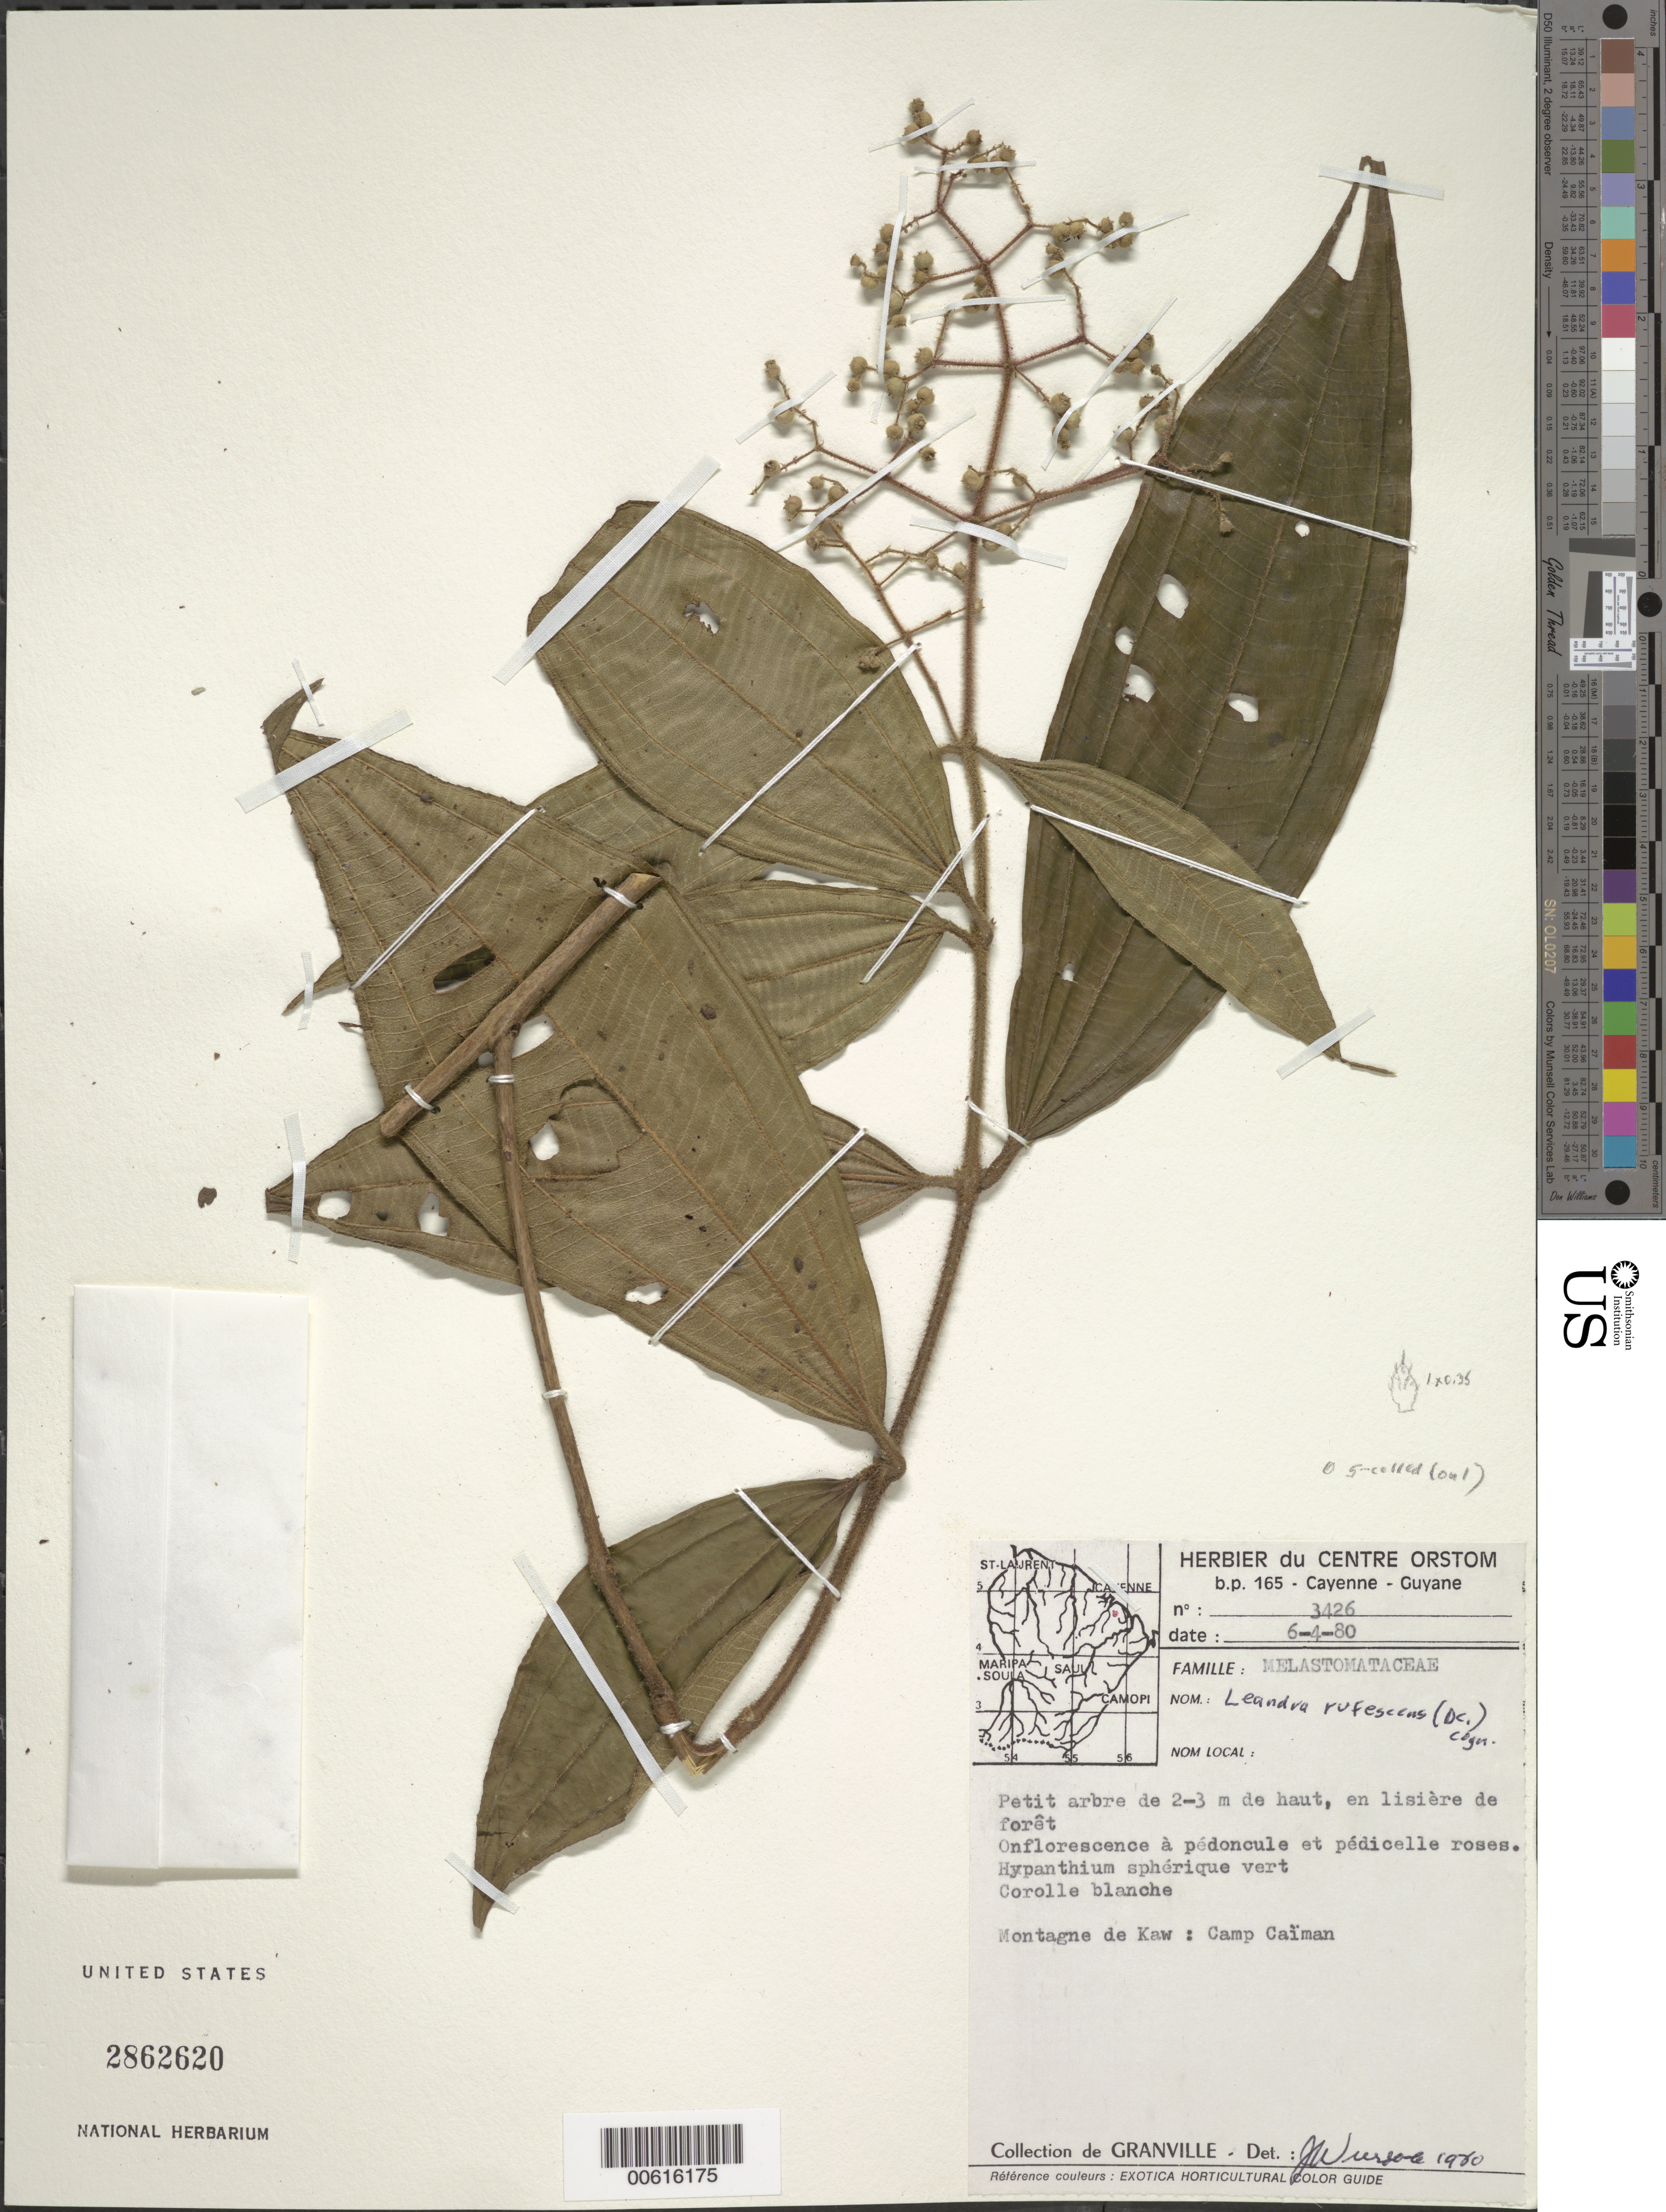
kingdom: Plantae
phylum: Tracheophyta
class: Magnoliopsida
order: Myrtales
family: Melastomataceae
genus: Leandra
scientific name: Leandra rufescens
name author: (DC.) Cogn.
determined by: Wurdack, John J., (US), US (UNITED STATES)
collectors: J.-J. de Granville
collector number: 3426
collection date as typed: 6-Apr-80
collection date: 1980-04-06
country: French Guiana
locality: Montagne de Kaw, Camp Caïman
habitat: Lisiere de foret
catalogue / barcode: US 2862620